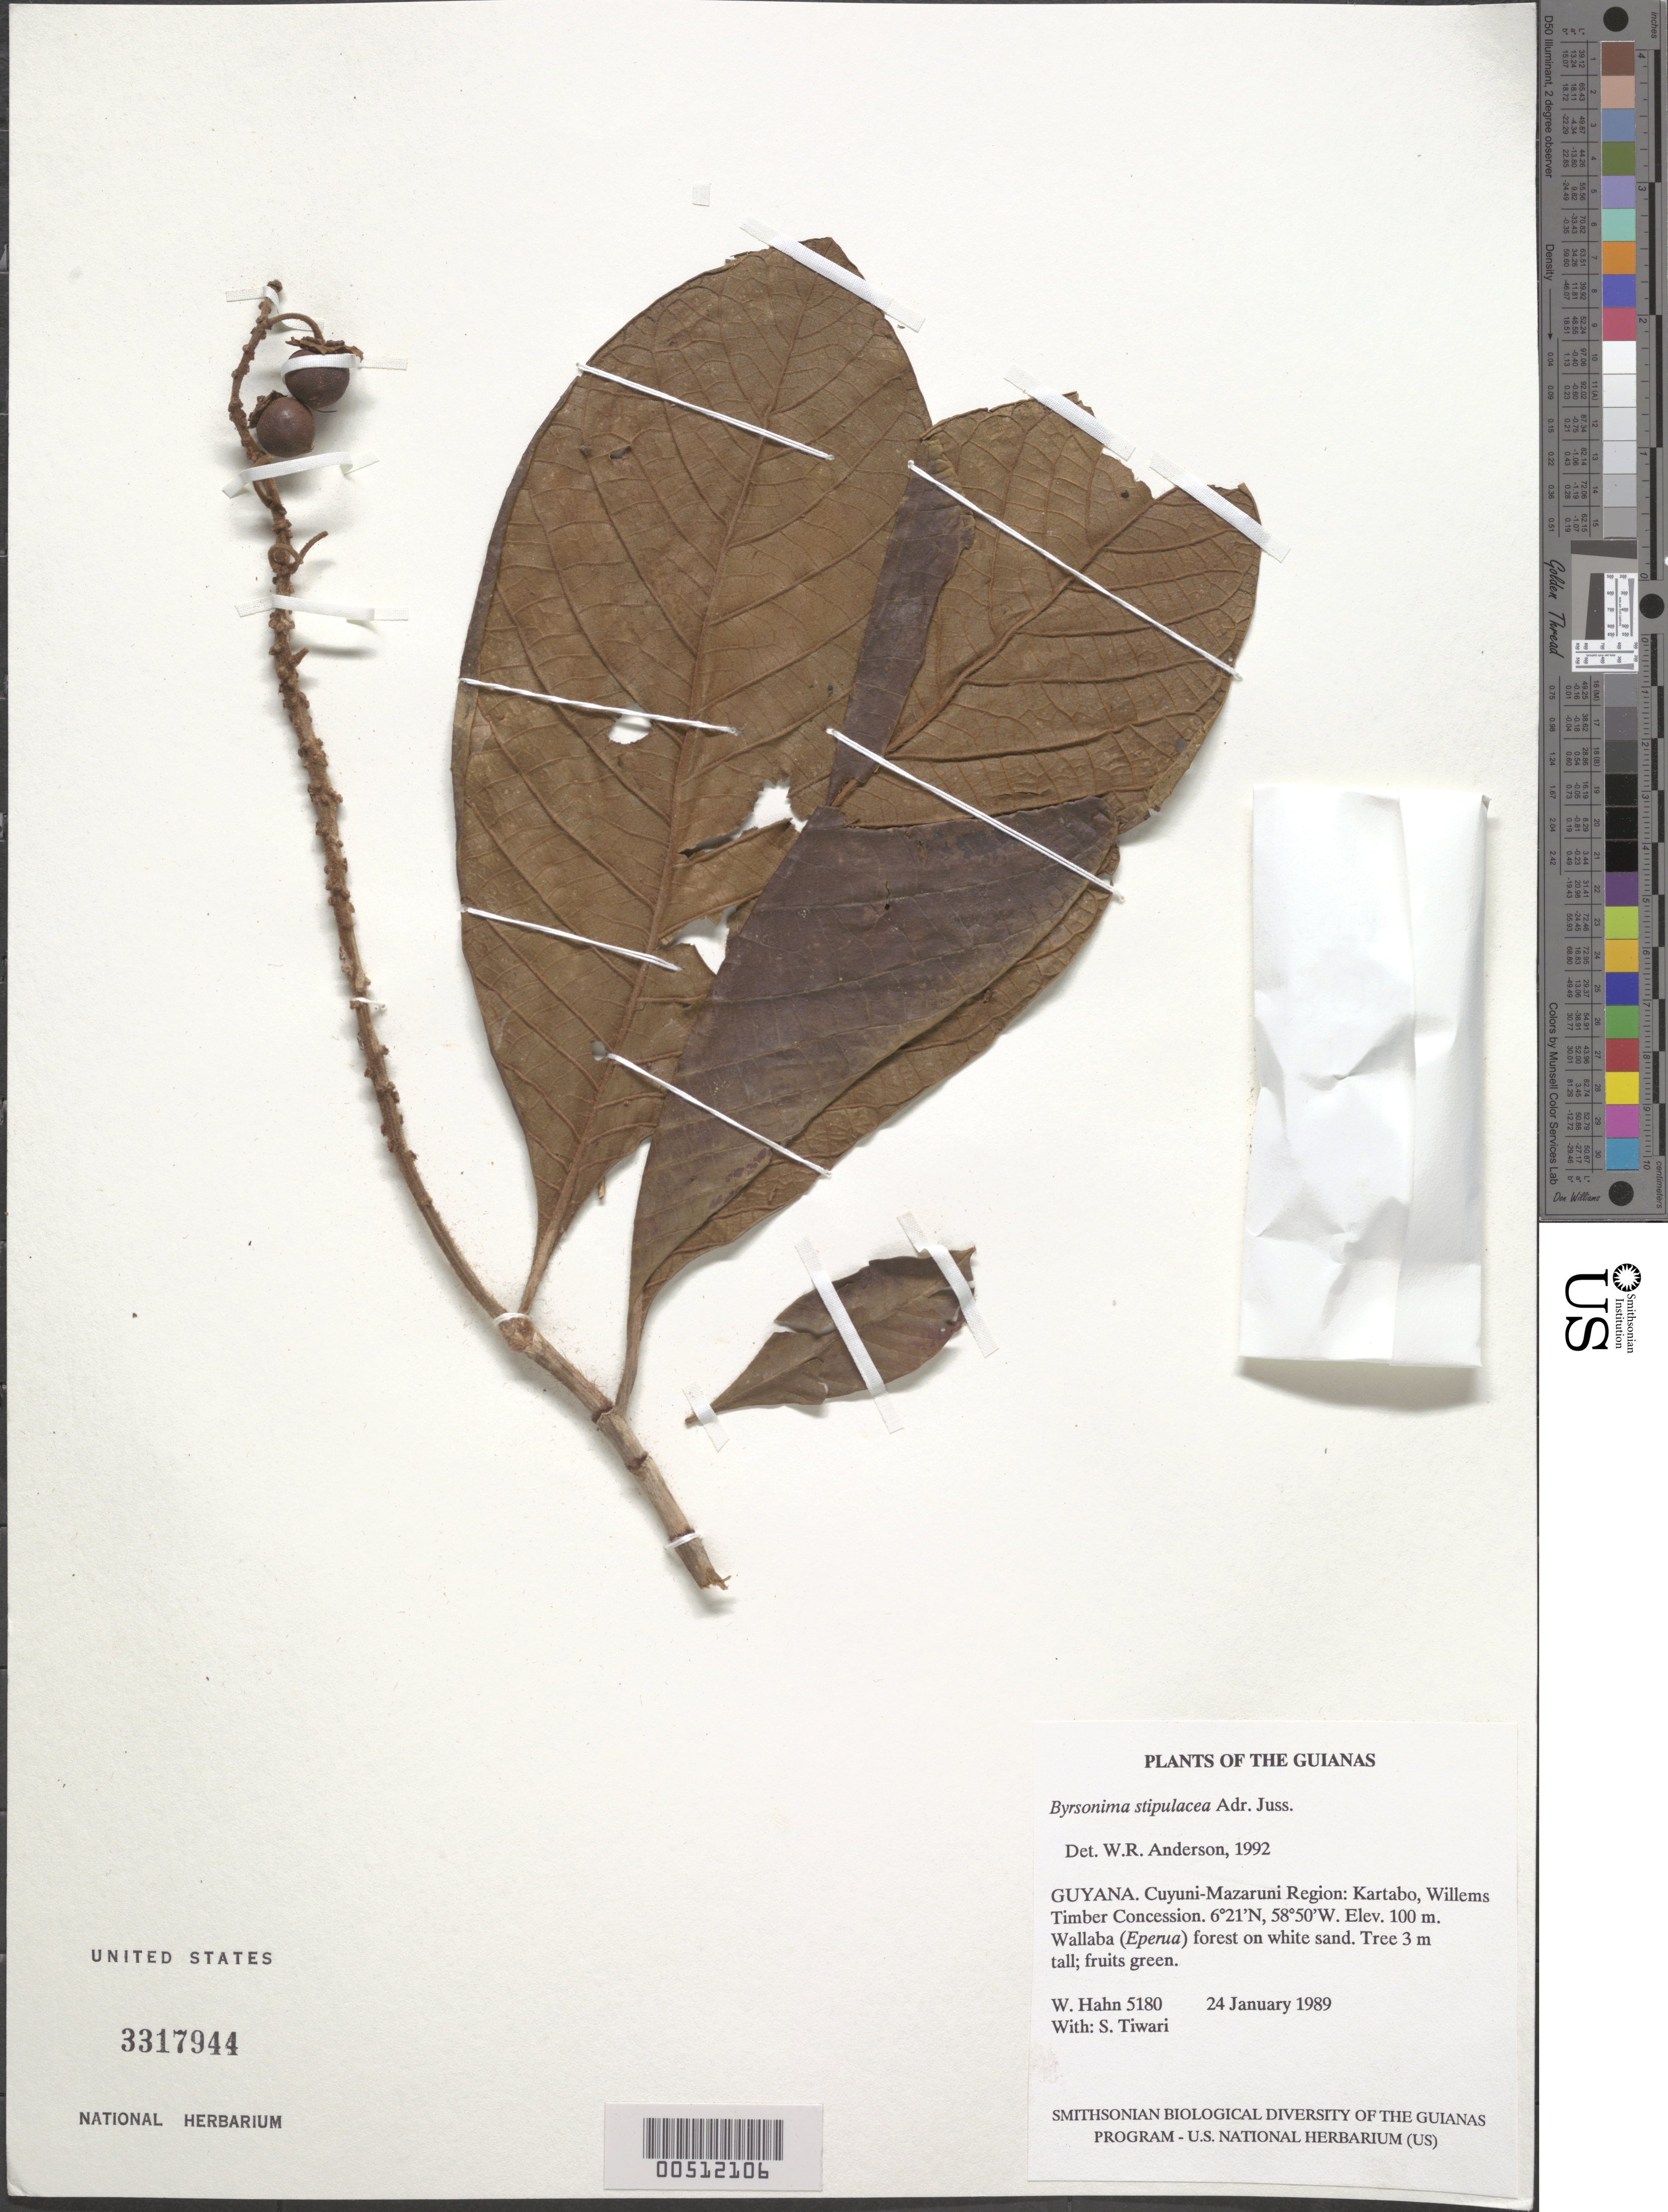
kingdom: Plantae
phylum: Tracheophyta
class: Magnoliopsida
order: Malpighiales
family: Malpighiaceae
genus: Byrsonima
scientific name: Byrsonima stipulacea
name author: A. Juss.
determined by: Anderson, W. R., (MICH), University of Michigan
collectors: W. Hahn & S. Tiwari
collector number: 5180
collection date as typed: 24 January 1989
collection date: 1989-01-24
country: Guyana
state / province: Cuyuni-Mazaruni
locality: Kartabo, Willems Timber concession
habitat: Wallaba (Eperua) forest on white sand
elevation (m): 100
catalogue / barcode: US 3317944